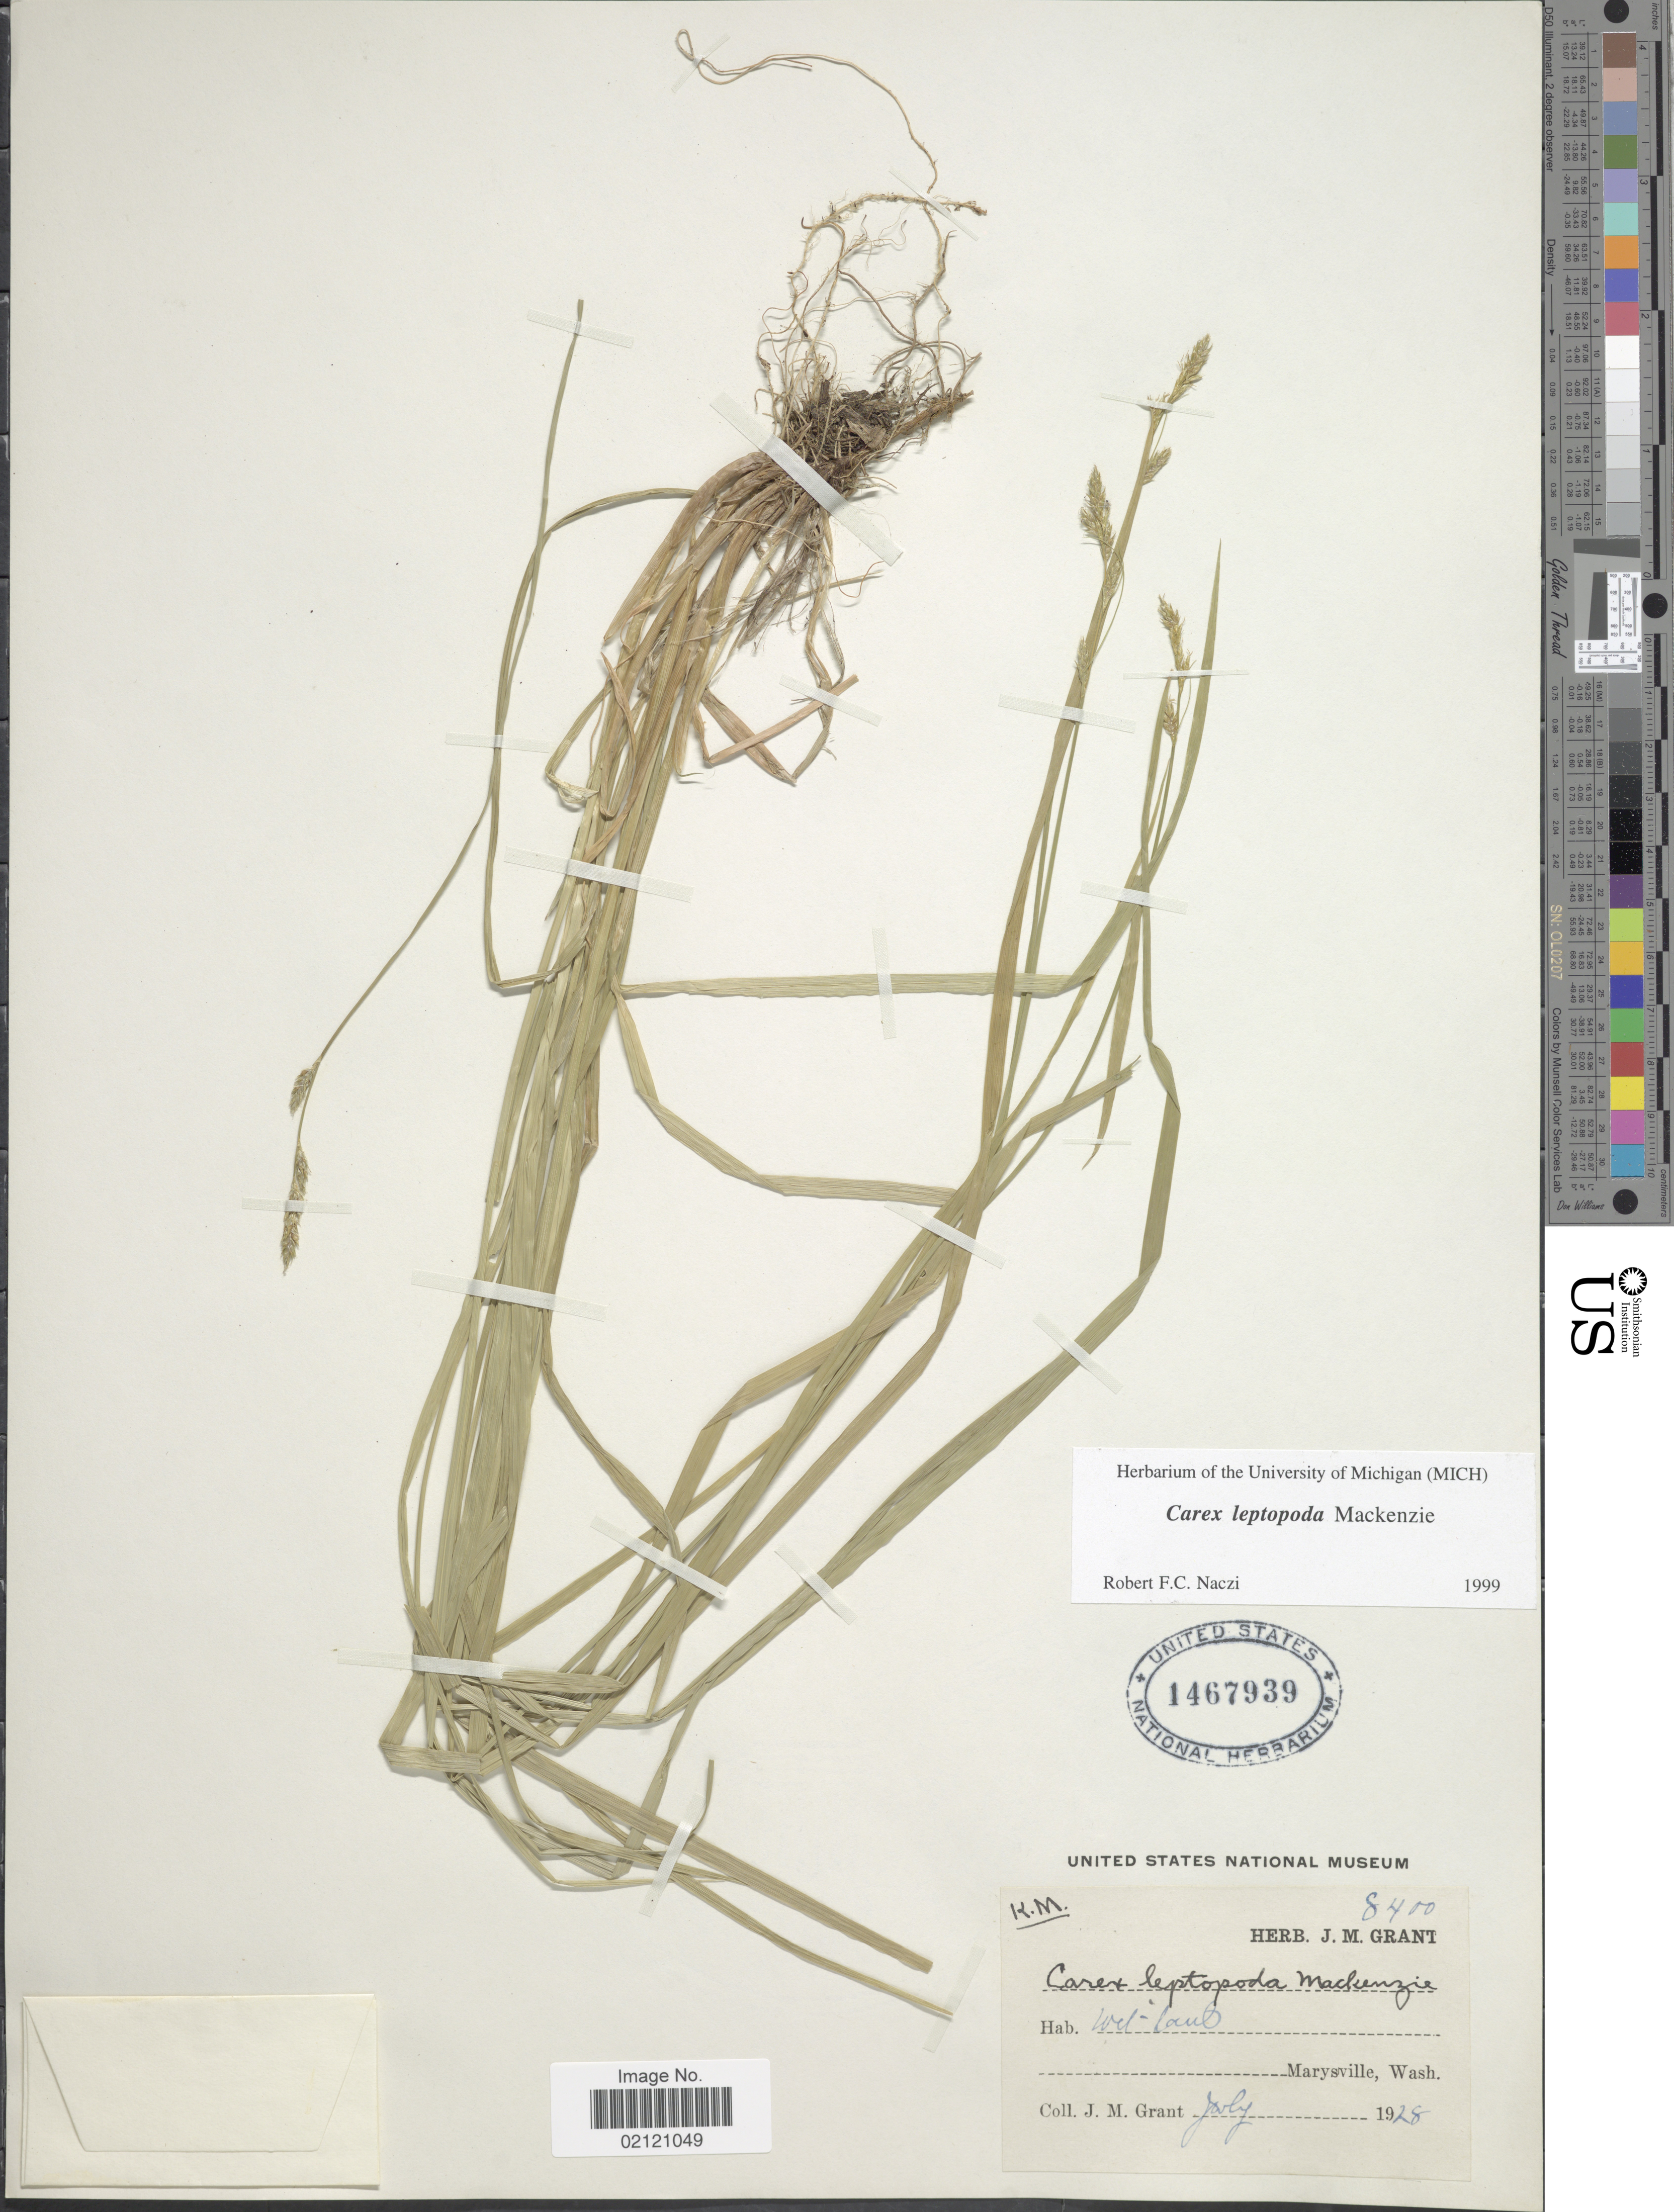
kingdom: Plantae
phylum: Tracheophyta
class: Liliopsida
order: Poales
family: Cyperaceae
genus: Carex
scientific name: Carex leptopoda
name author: Mack.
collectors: J. M. Grant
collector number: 8400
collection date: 1928-07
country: United States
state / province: Washington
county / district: Snohomish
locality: Marysville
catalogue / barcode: US 1467939